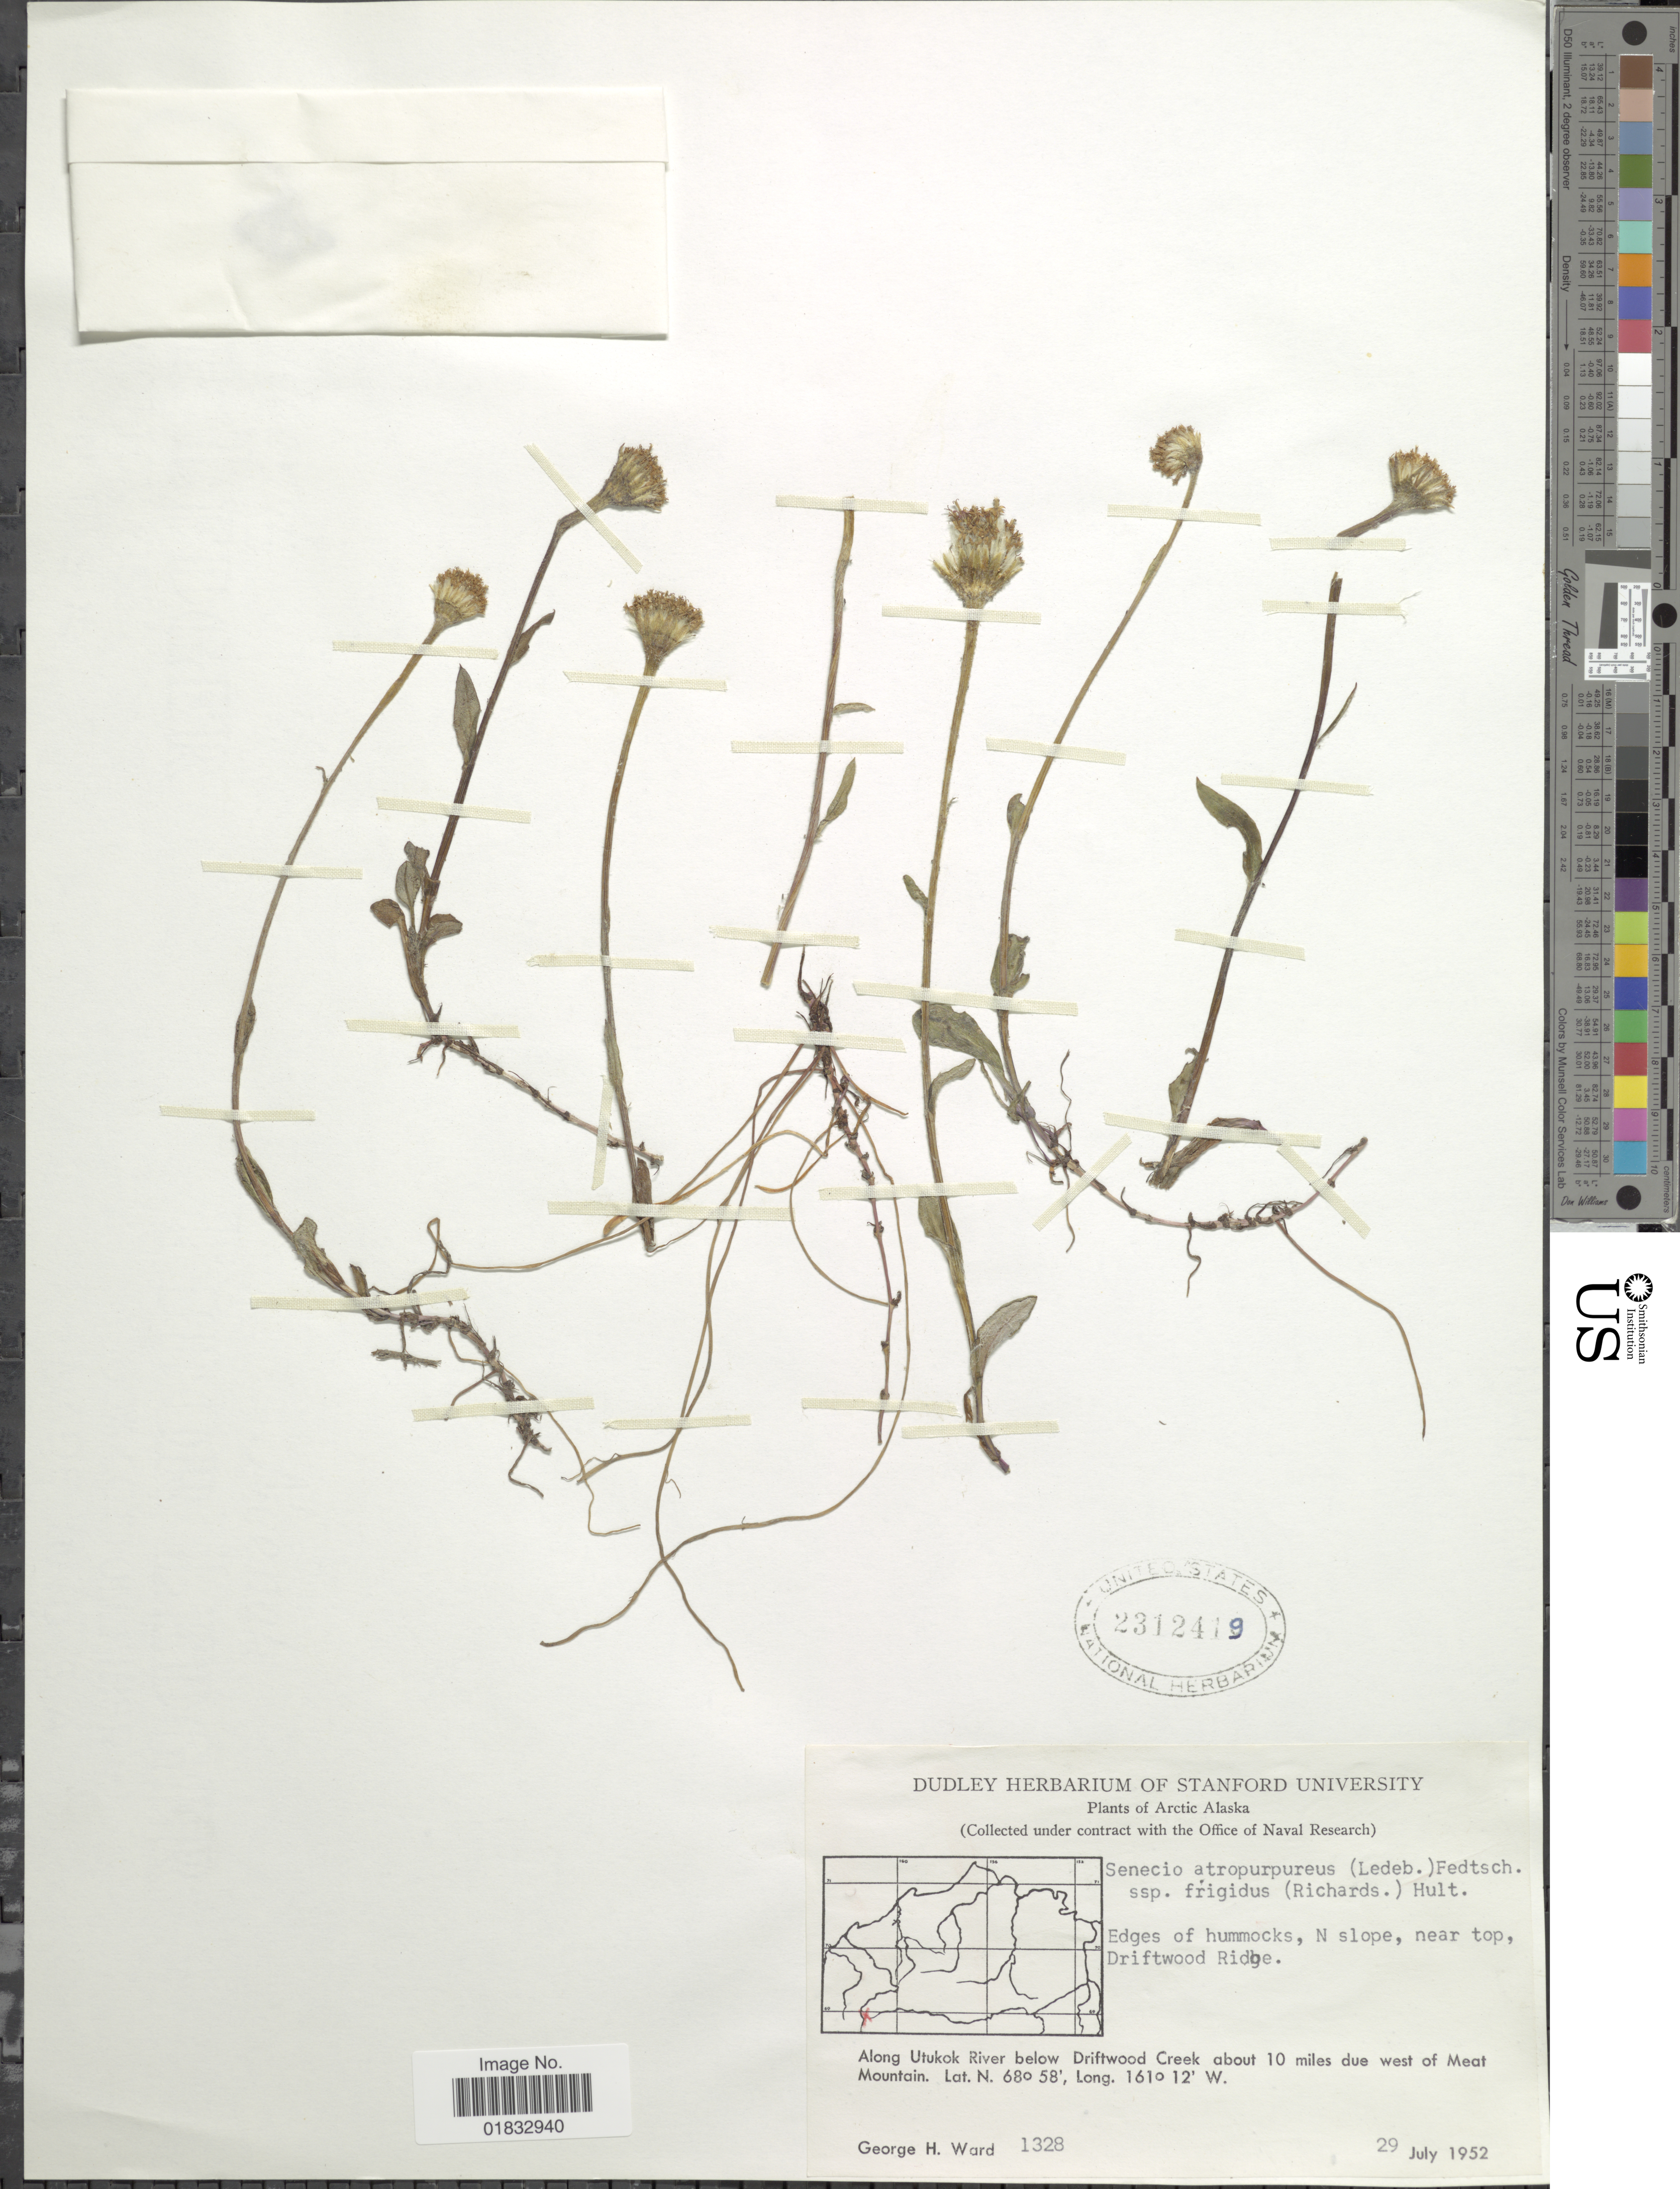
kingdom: Plantae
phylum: Tracheophyta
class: Magnoliopsida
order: Asterales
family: Asteraceae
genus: Tephroseris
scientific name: Tephroseris frigida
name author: (Richardson) Holub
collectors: G. H. Ward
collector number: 1328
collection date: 1952-07-29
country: United States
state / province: Alaska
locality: Arctic Alaska, Edge of hummocks, N slope, near top, Driftwood Ridge, Along Ututok River belo Driftwood Creek about 10 miles due west of Meat Mountain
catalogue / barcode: US 2312419